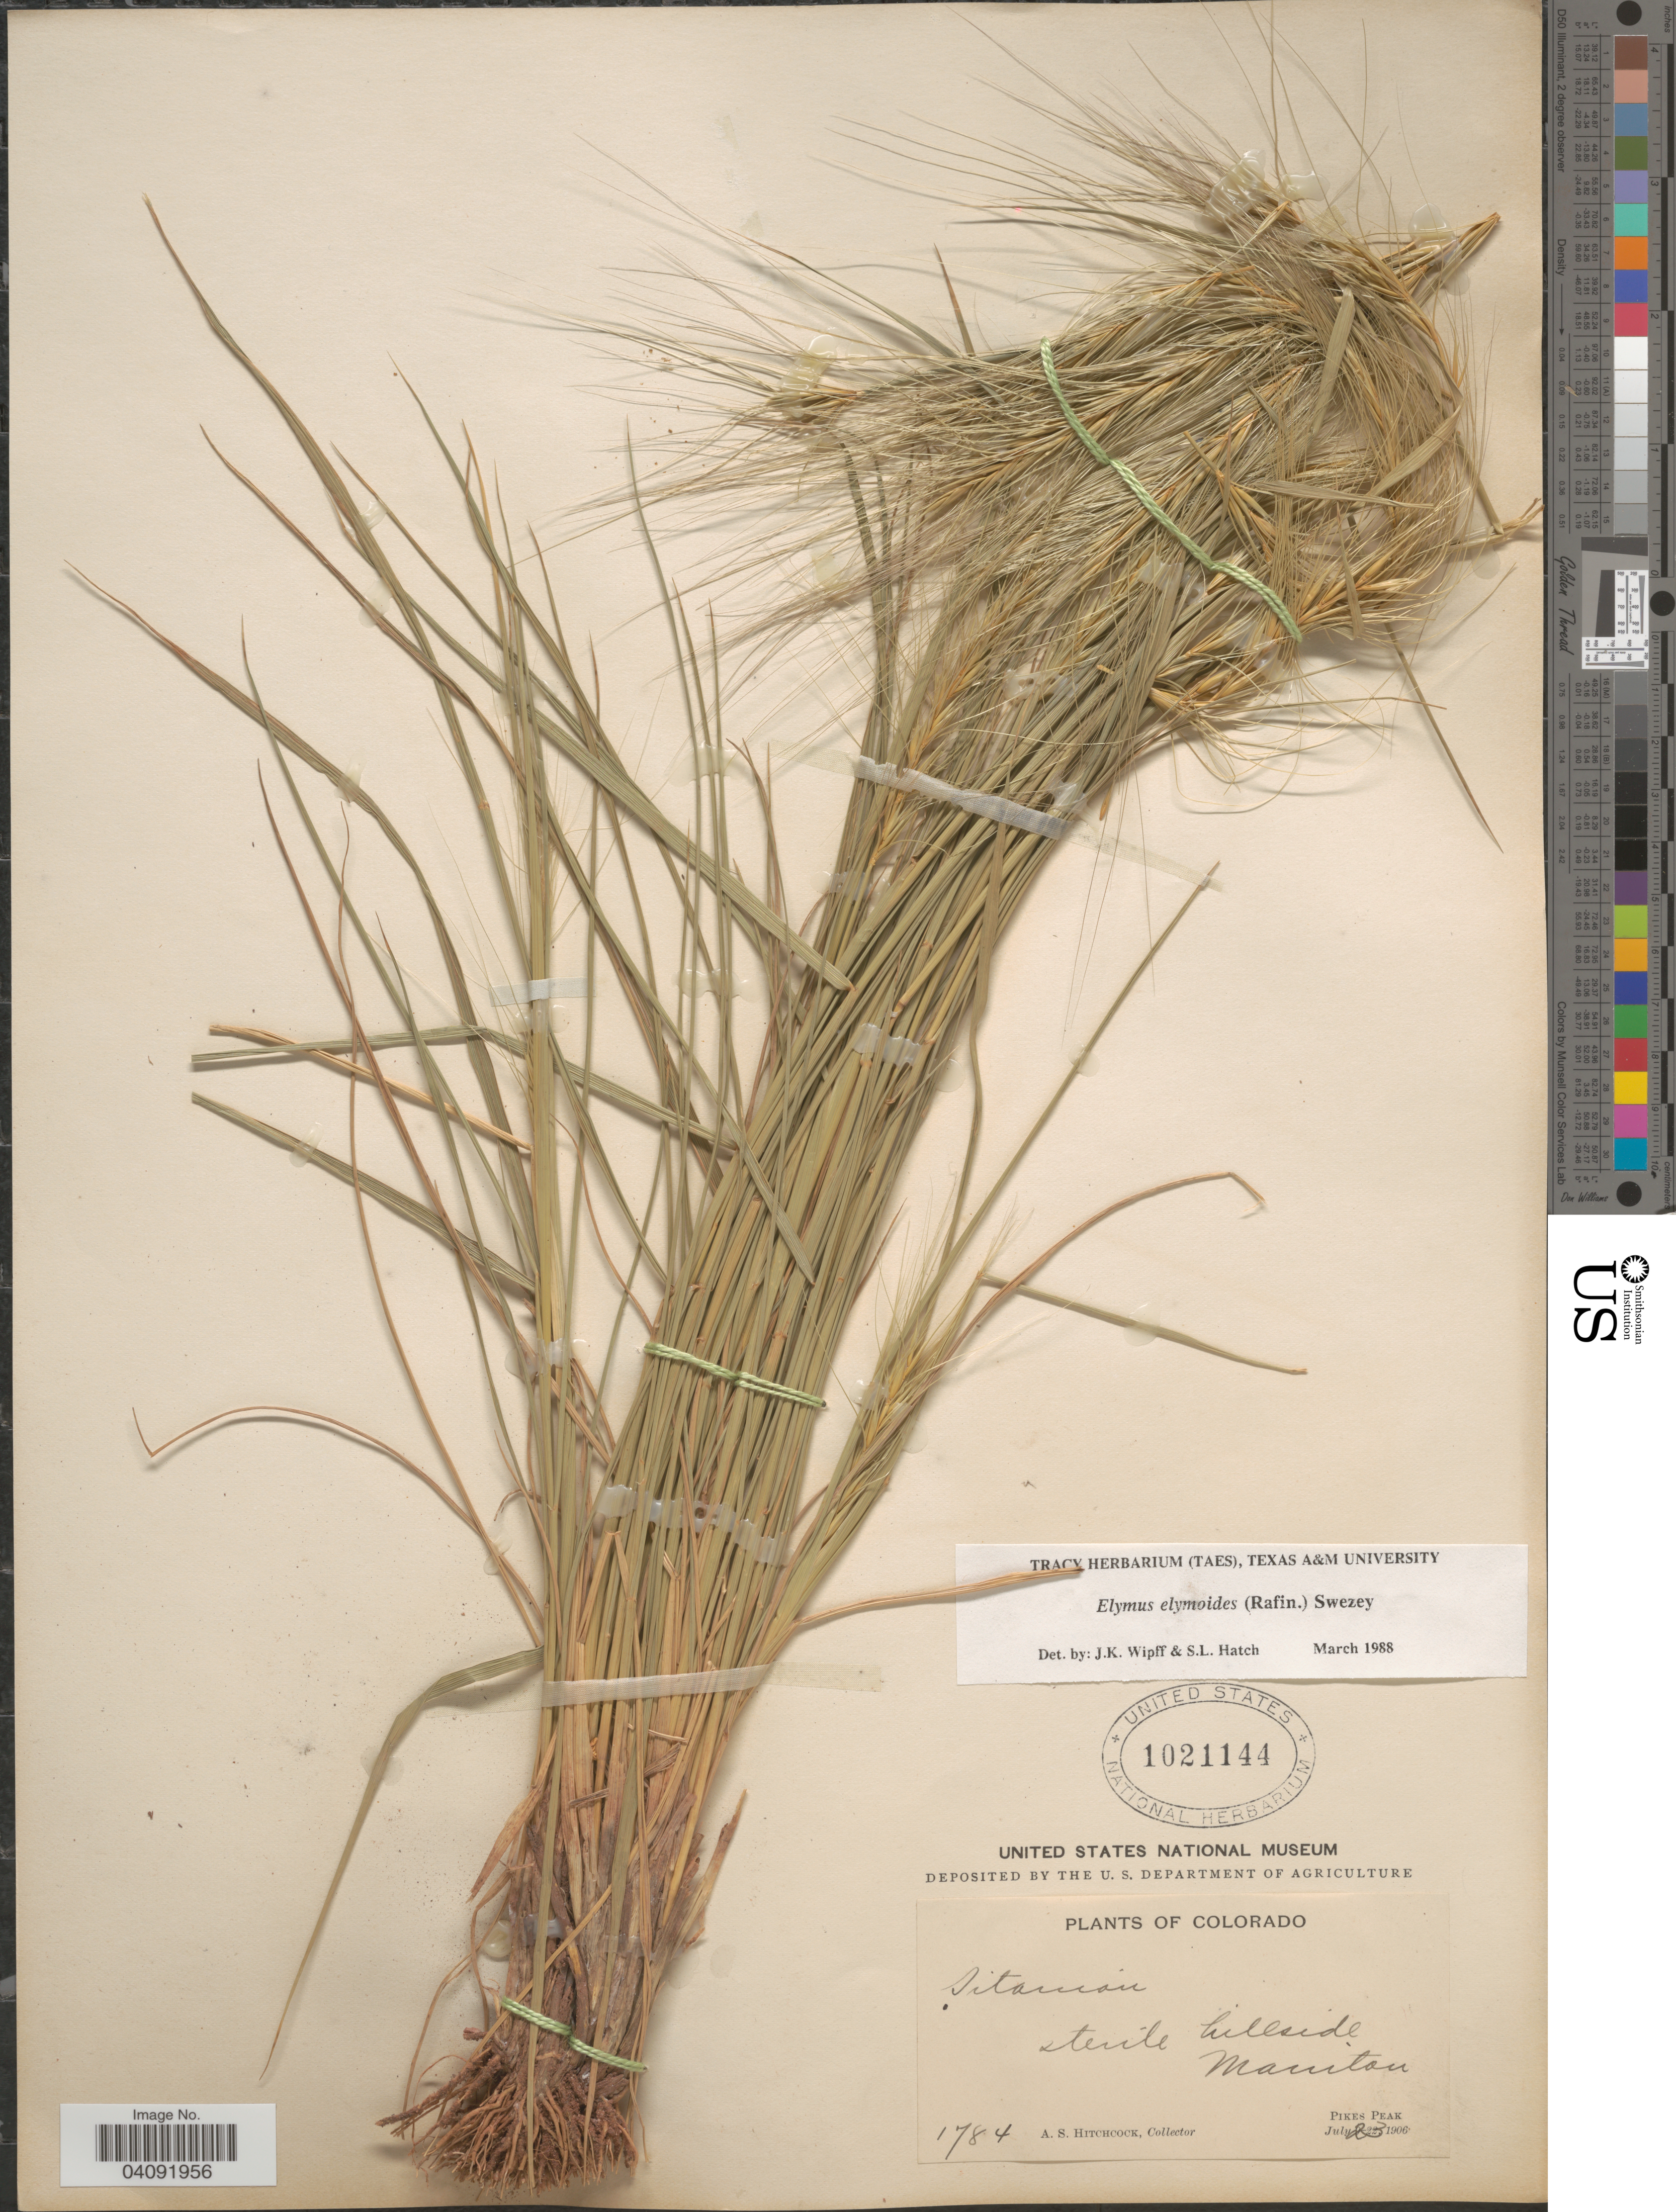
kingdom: Plantae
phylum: Tracheophyta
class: Liliopsida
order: Poales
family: Poaceae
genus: Elymus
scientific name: Elymus elymoides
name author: (Raf.) Swezey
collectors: A. S. Hitchcock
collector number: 1784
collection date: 1906-07-23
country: United States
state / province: Colorado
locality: Sterile hillside Manitou, Pikes Peak.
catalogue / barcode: US 1021144